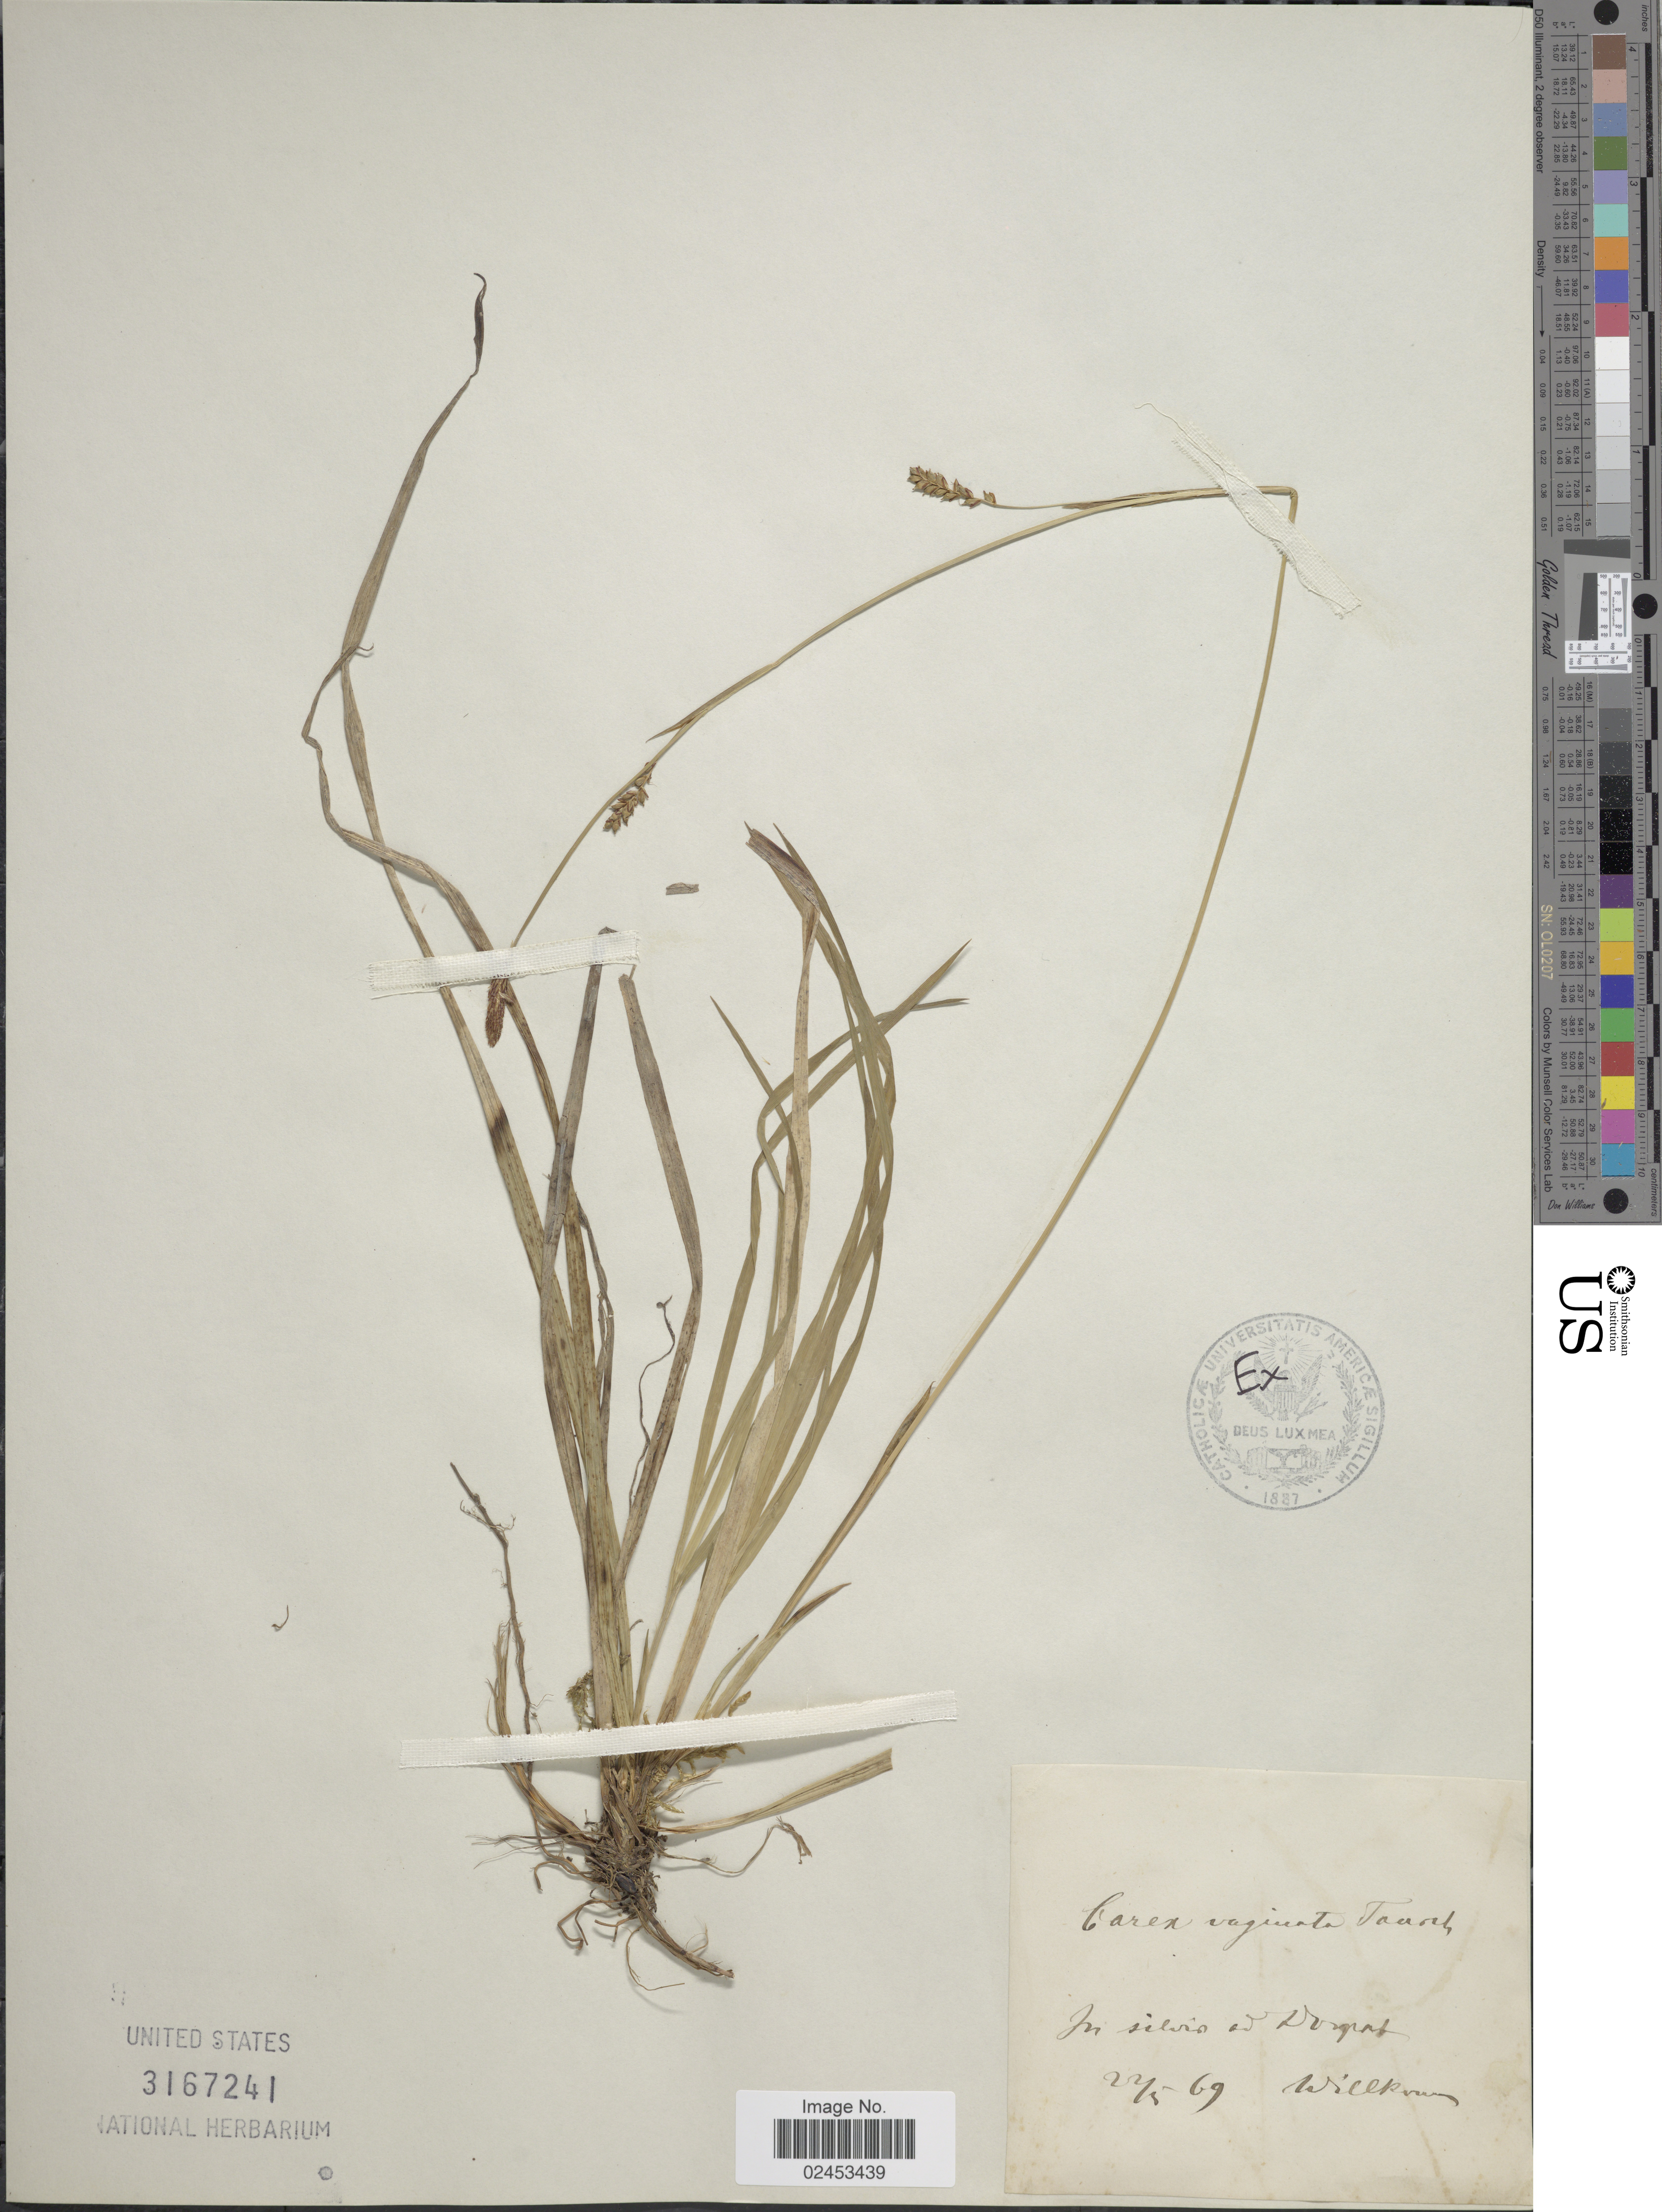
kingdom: Plantae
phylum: Tracheophyta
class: Liliopsida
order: Poales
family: Cyperaceae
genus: Carex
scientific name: Carex vaginata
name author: Tausch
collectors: -. Willkomm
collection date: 1869-05-22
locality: In silvis ad Durgrat [interpreted]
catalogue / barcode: US 3167241